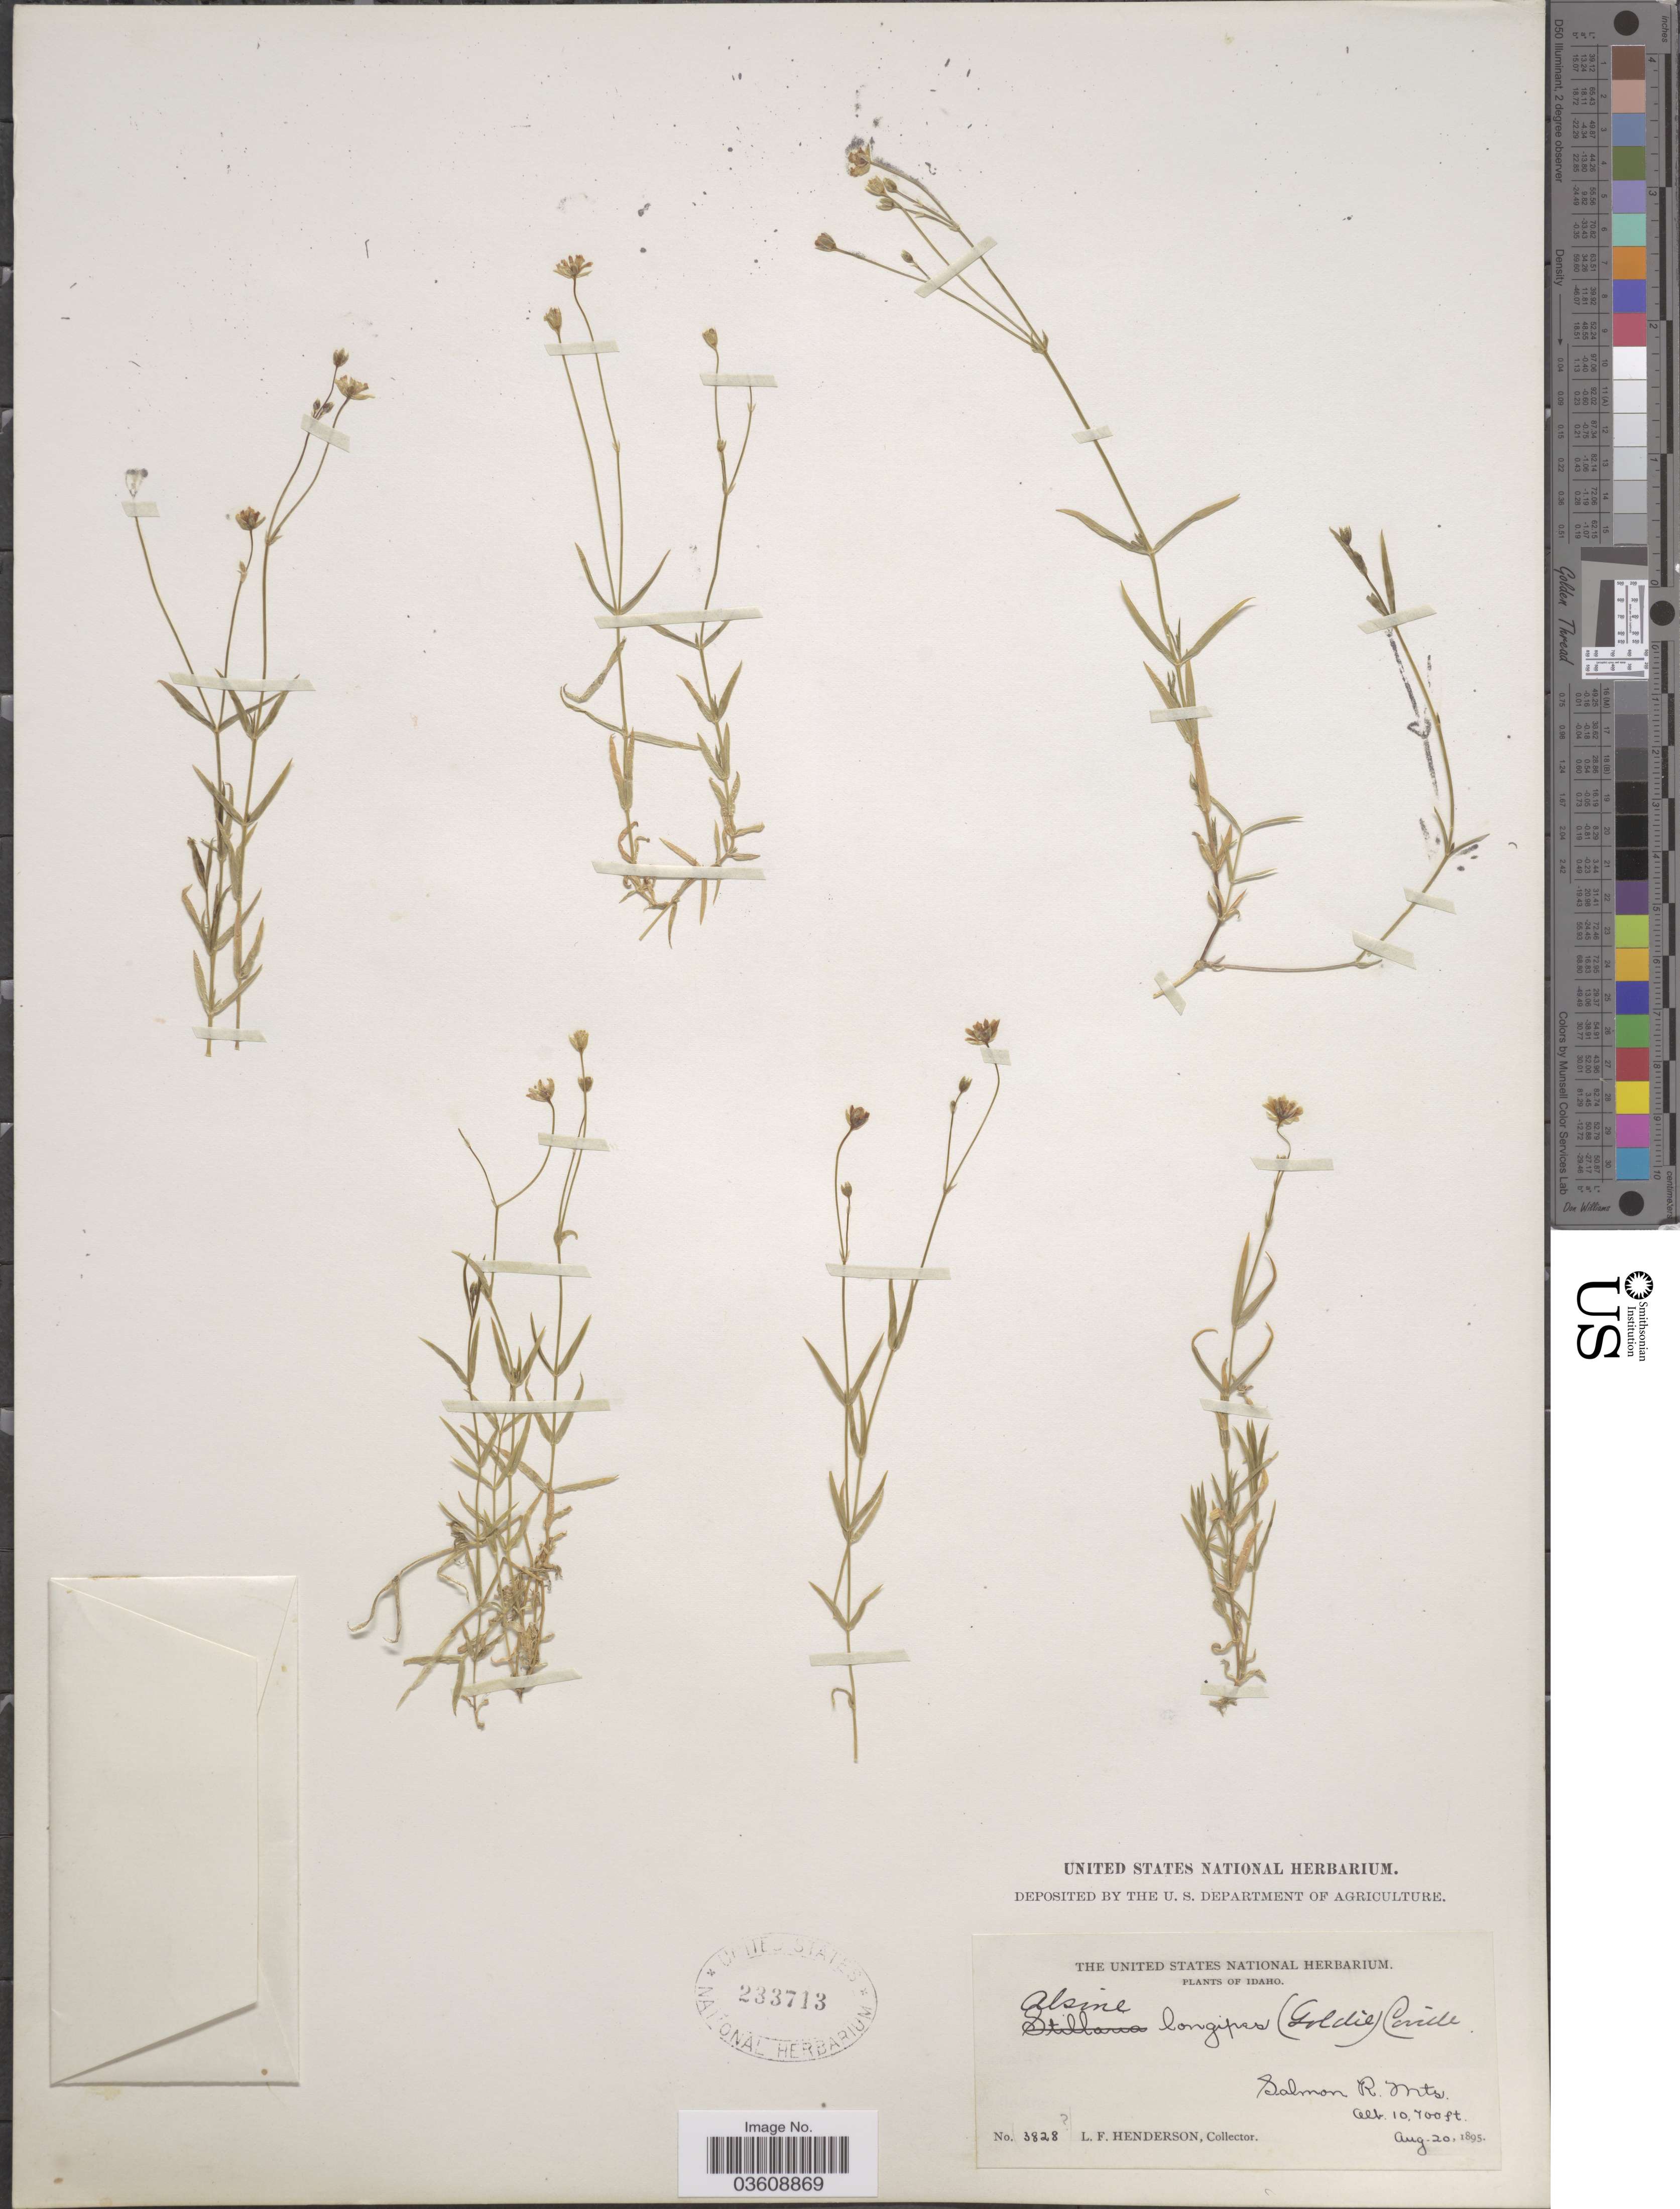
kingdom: Plantae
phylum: Tracheophyta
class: Magnoliopsida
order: Caryophyllales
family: Caryophyllaceae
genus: Stellaria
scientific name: Stellaria longipes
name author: Goldie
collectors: L. Henderson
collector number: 3828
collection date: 1895-08-20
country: United States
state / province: Idaho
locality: Salmon R. Mts.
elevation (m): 3261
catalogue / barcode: US 233713